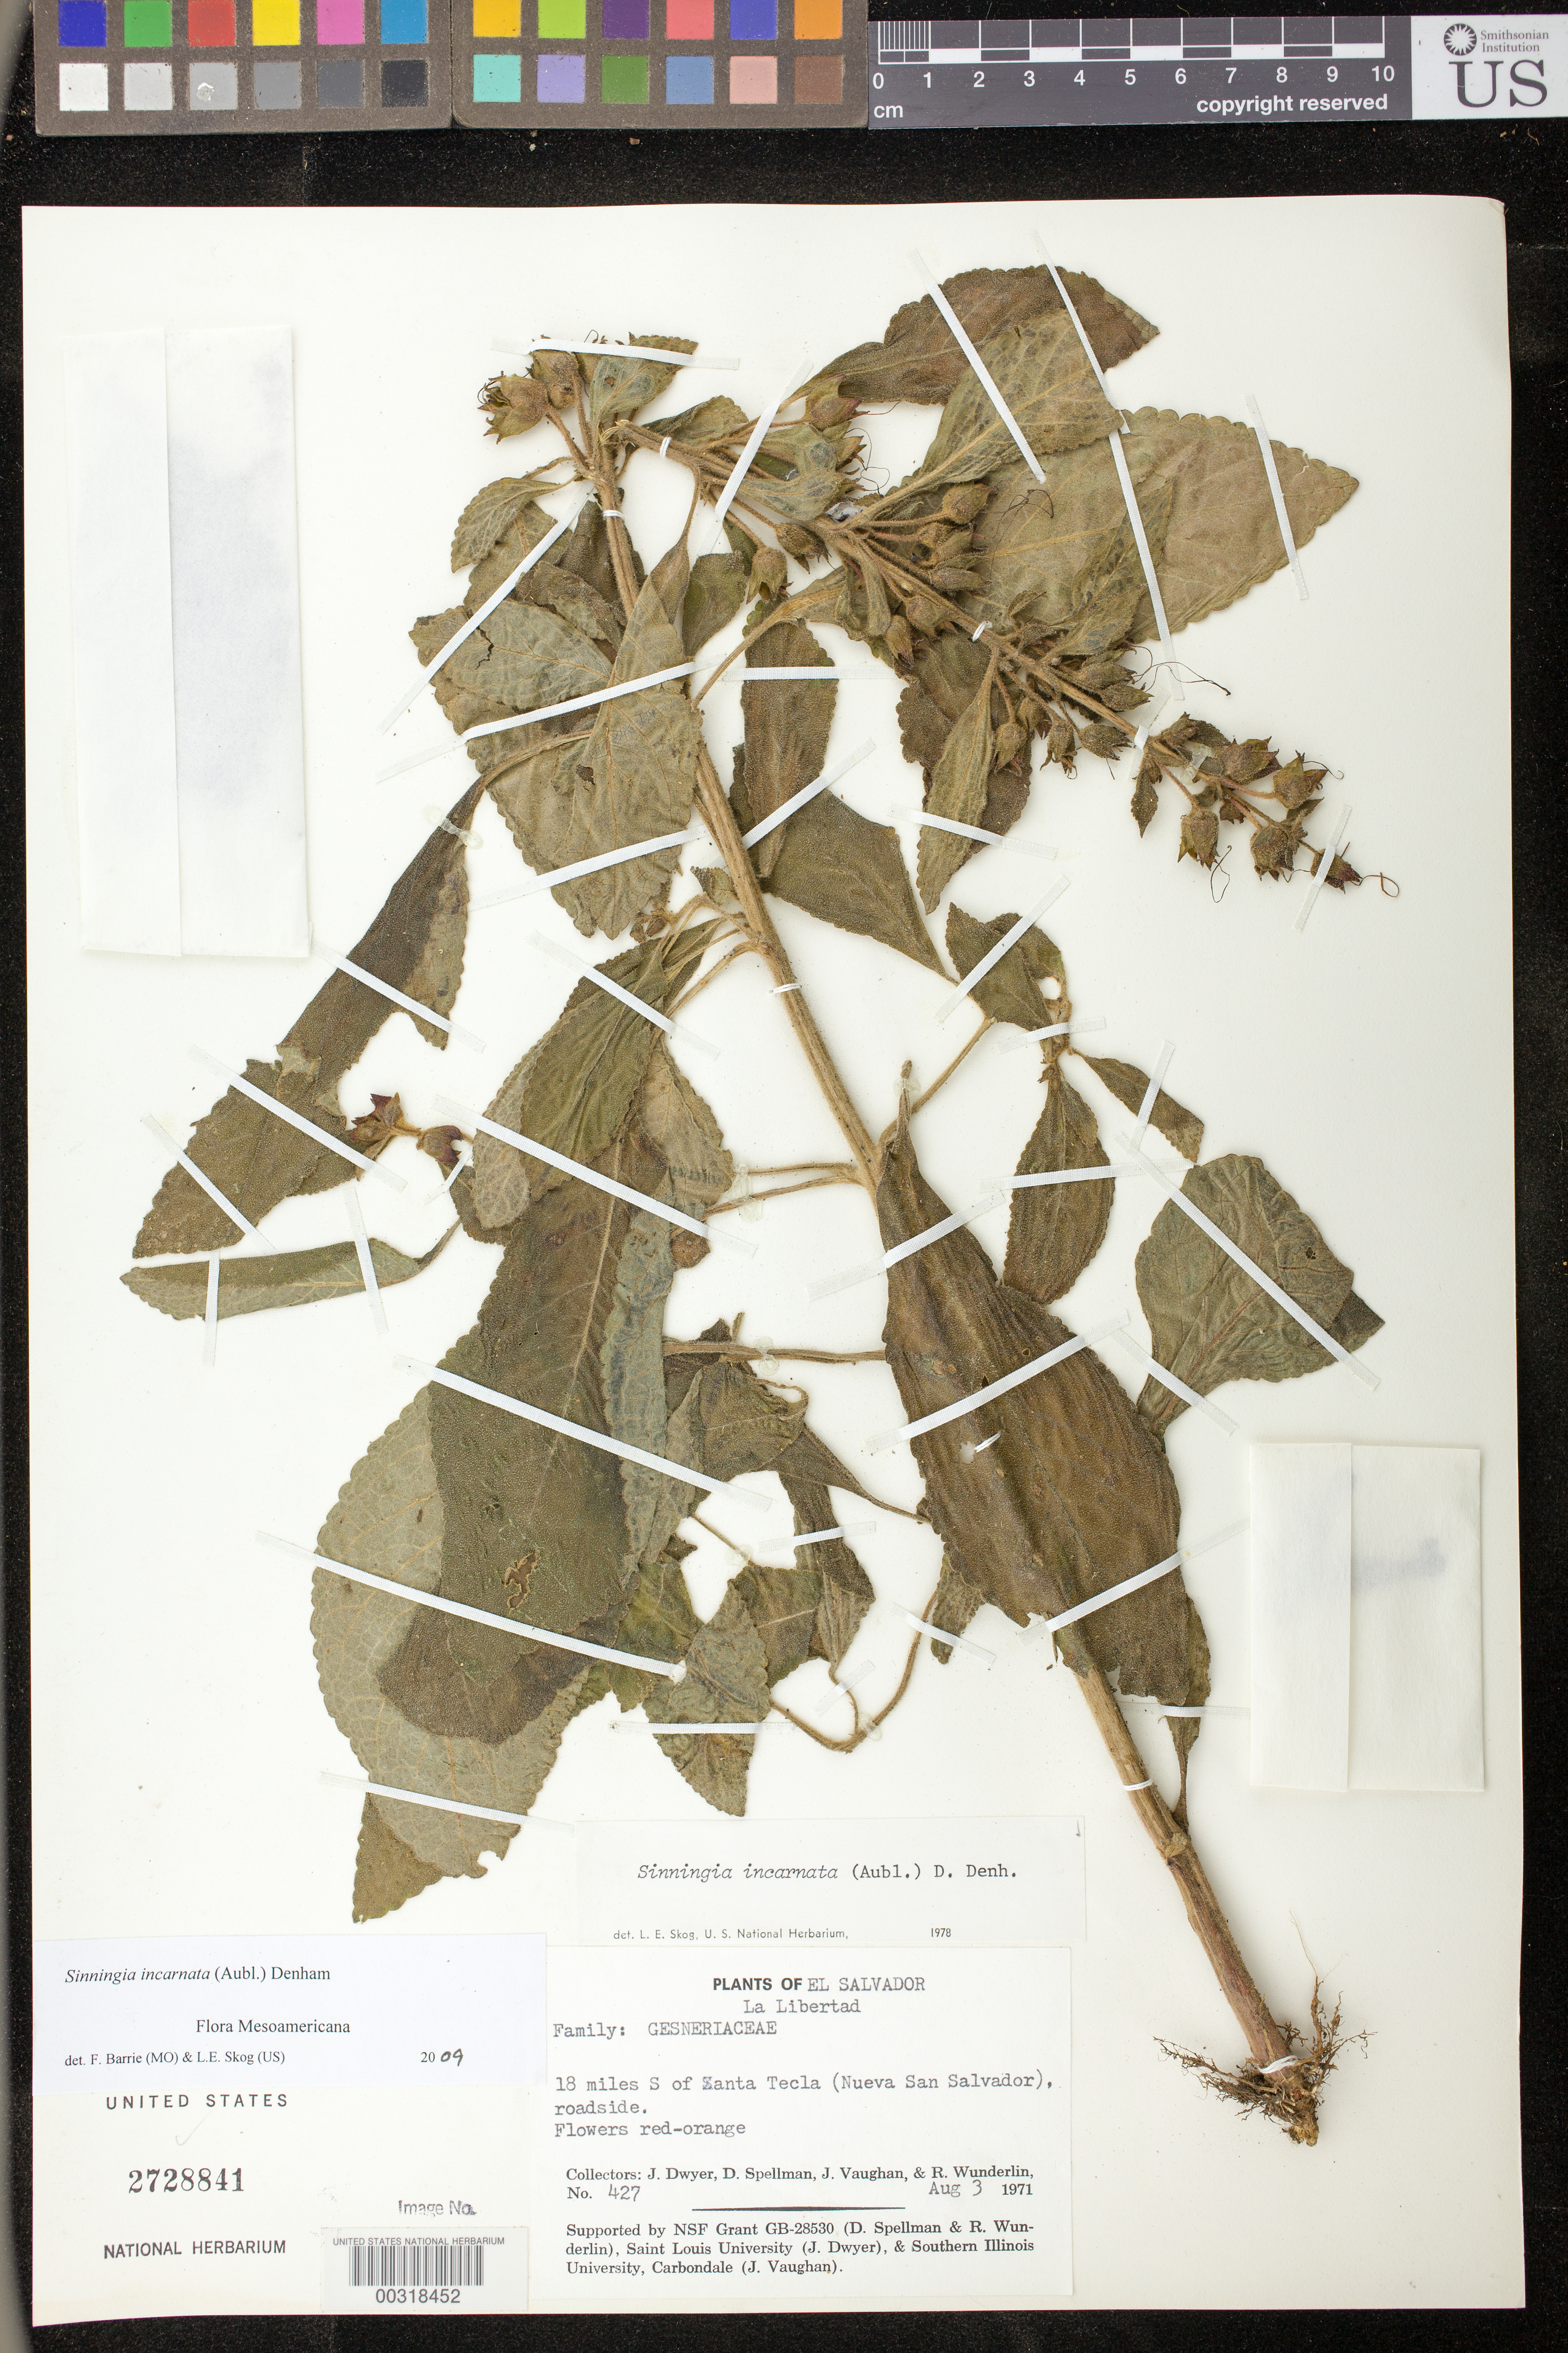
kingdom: Plantae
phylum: Tracheophyta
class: Magnoliopsida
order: Lamiales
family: Gesneriaceae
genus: Sinningia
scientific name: Sinningia incarnata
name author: (Aubl.) D.L. Denham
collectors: J. D. Dwyer, D. Spellman, J. Vaughan & R. P. Wunderlin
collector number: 427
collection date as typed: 03 Aug 1971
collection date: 1971-08-03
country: El Salvador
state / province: La Libertad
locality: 18 mi S of Santa Tecla (Nueva San Salvador)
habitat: Roadside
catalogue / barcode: US 2728841